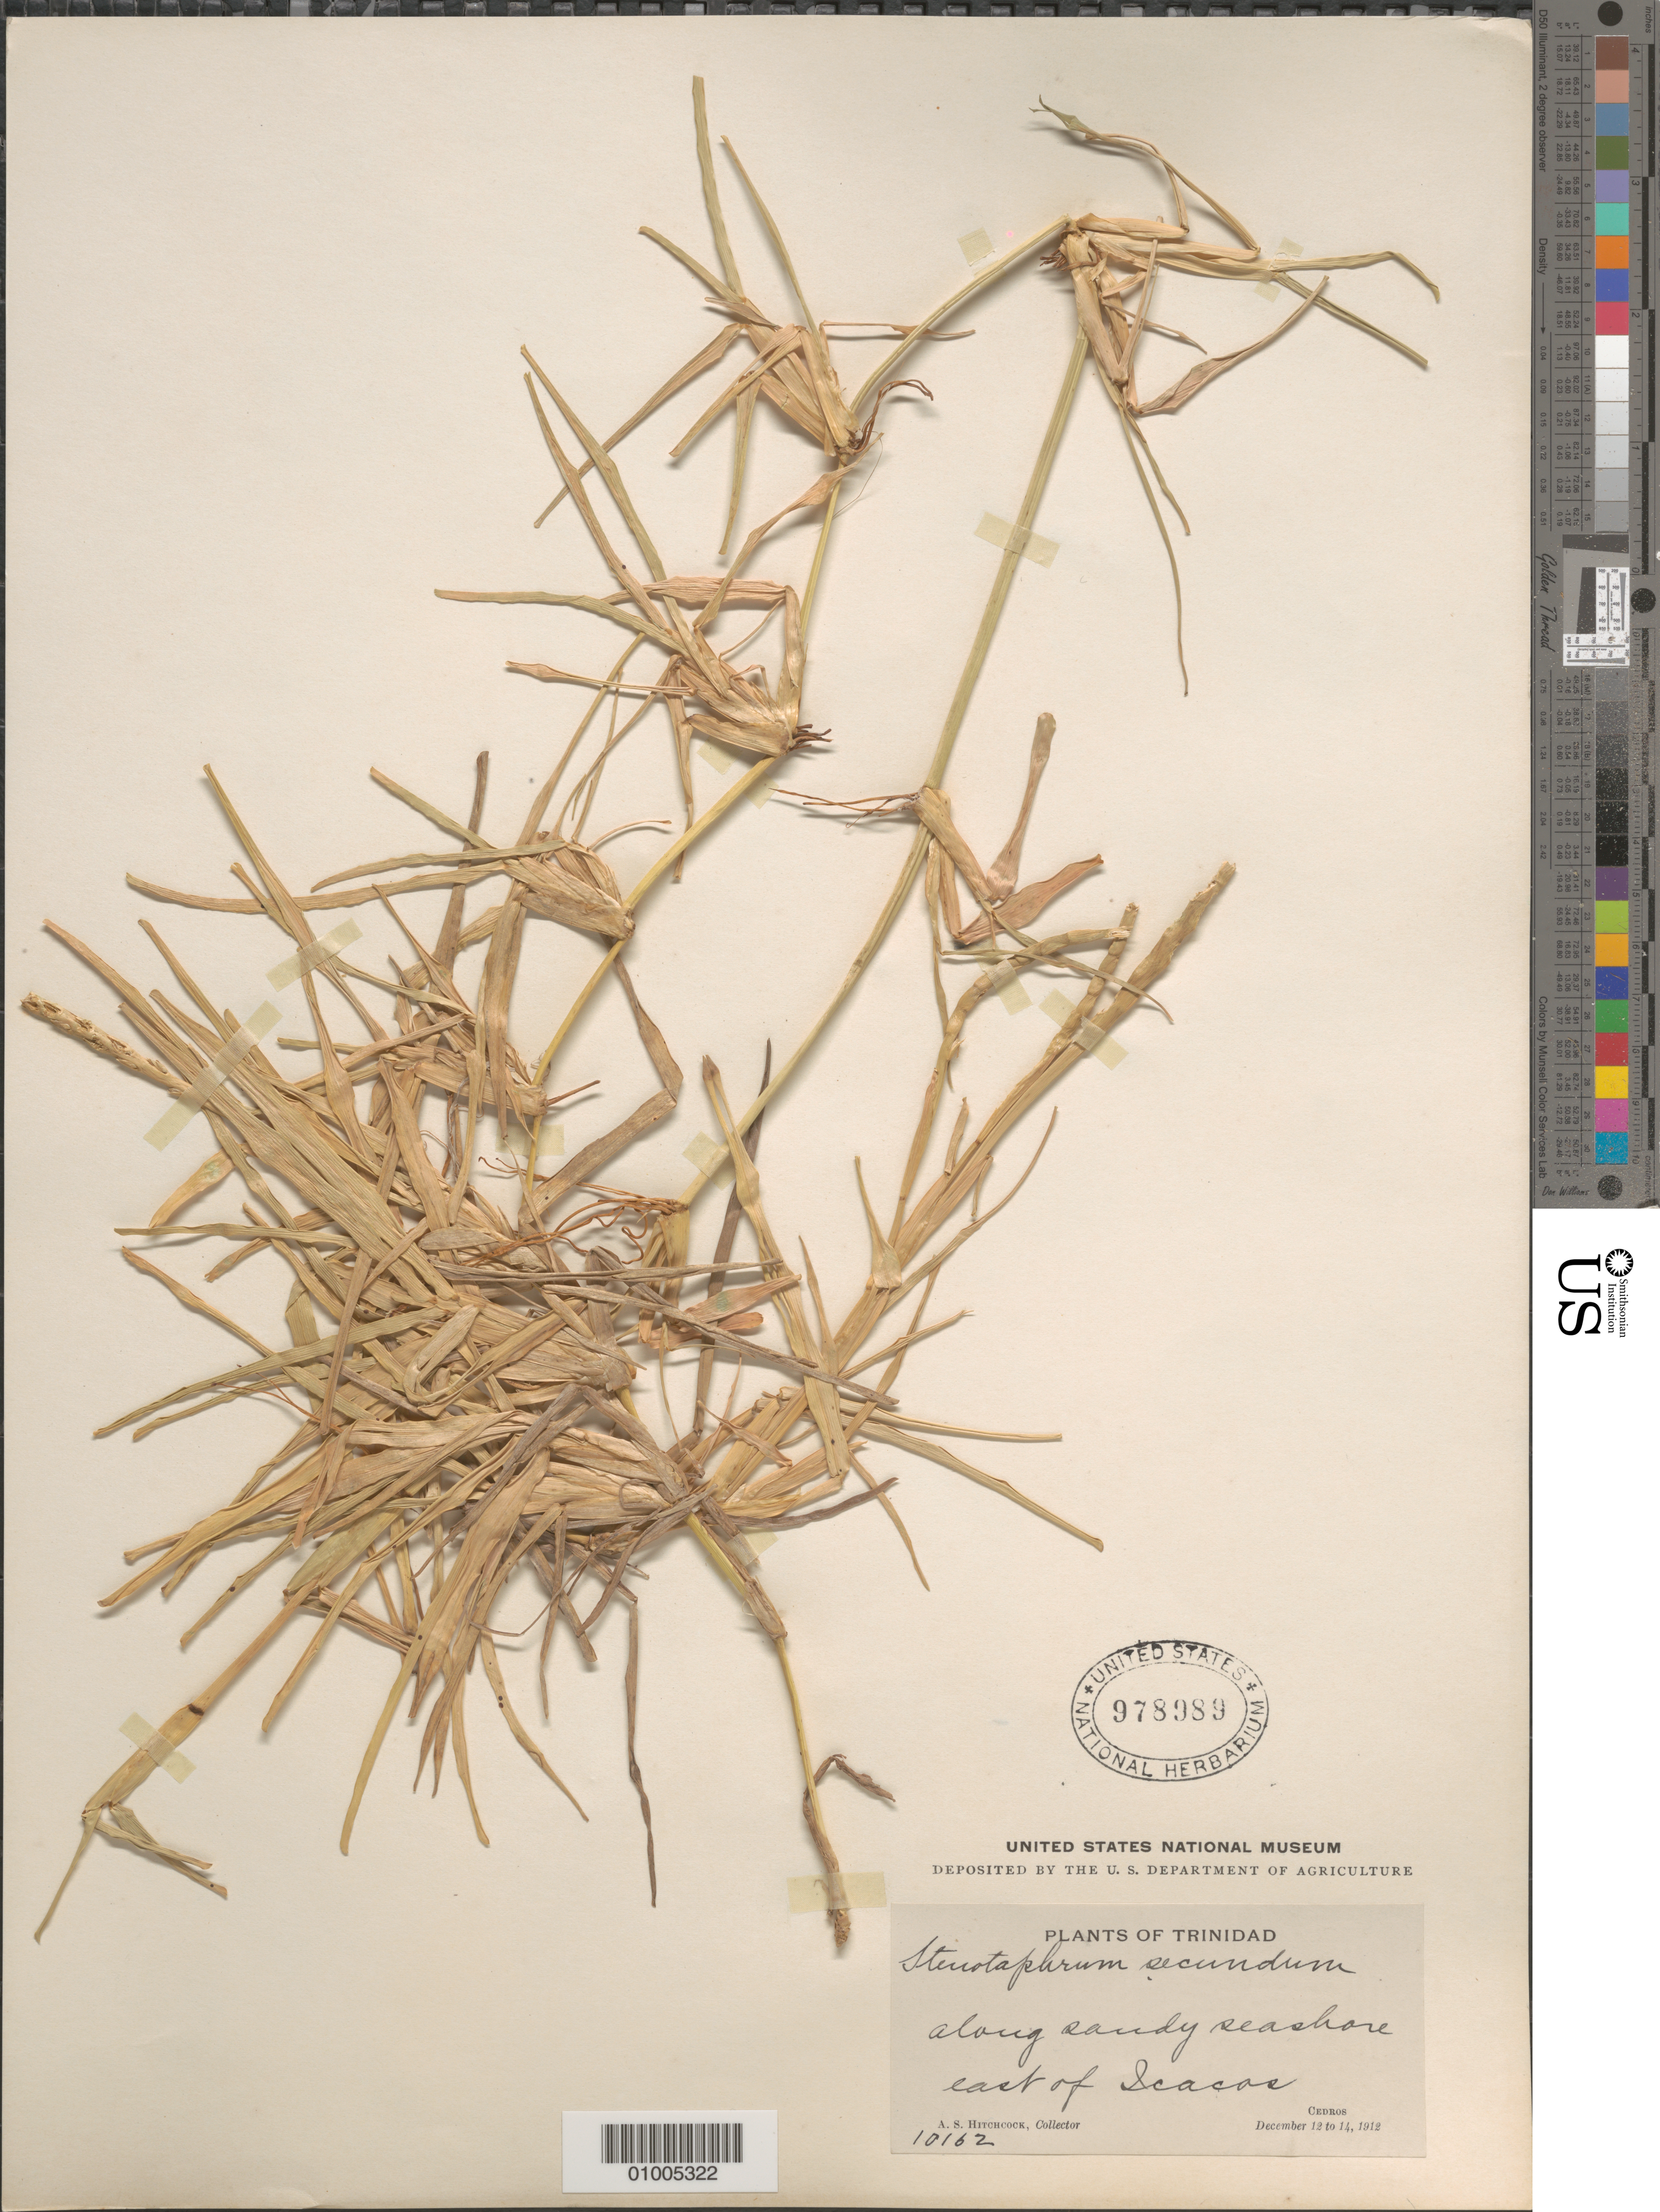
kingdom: Plantae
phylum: Tracheophyta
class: Liliopsida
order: Poales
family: Poaceae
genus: Stenotaphrum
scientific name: Stenotaphrum secundatum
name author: (Walter) Kuntze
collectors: A. S. Hitchcock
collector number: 10162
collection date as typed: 12 Dec 1912 to 14 Dec 1912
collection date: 1912-12-12/1912-12-14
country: Trinidad and Tobago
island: Trinidad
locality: east of Scacas. along sandy seashore.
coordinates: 0 N, 0 E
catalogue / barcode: US 978989